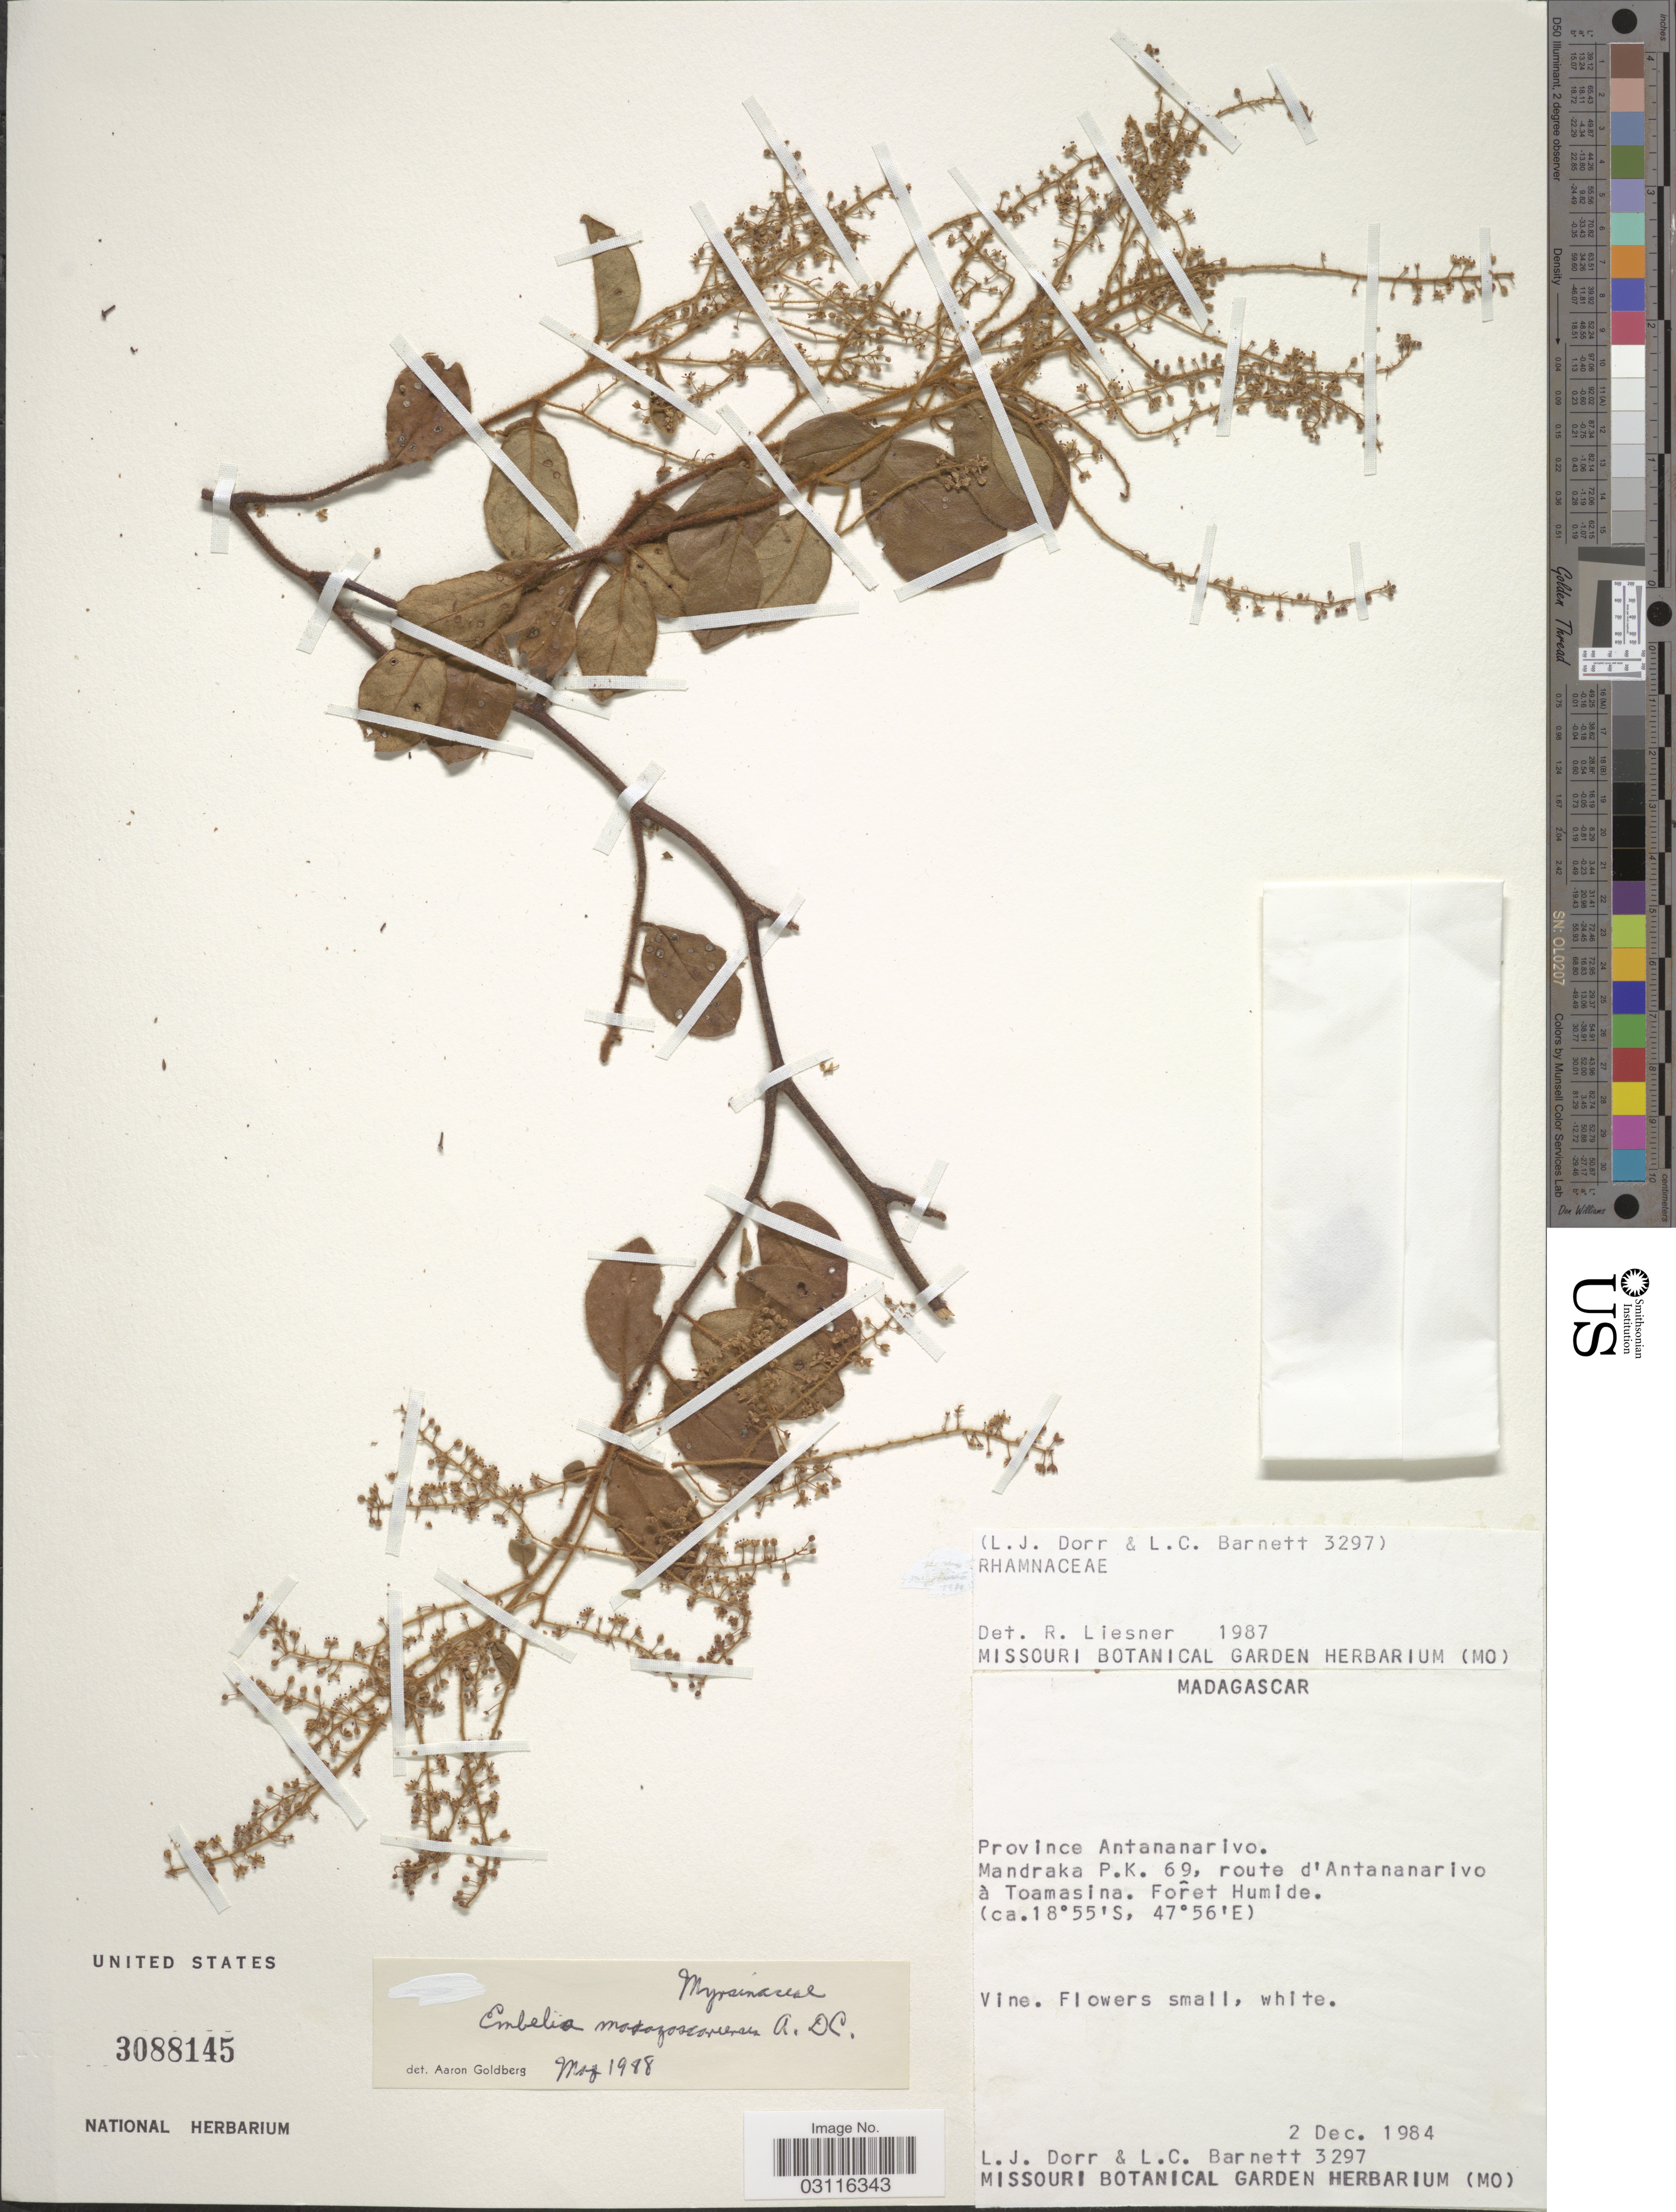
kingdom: Plantae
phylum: Tracheophyta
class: Magnoliopsida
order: Ericales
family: Primulaceae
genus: Embelia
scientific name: Embelia madagascariensis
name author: A. DC.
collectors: L. J. Dorr & L. C. Barnett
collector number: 3297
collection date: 1984-12-02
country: Madagascar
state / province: Analamanga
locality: Mandraka P. K. 69, route d'Antananarivo à Toamasina.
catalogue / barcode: US 3088145